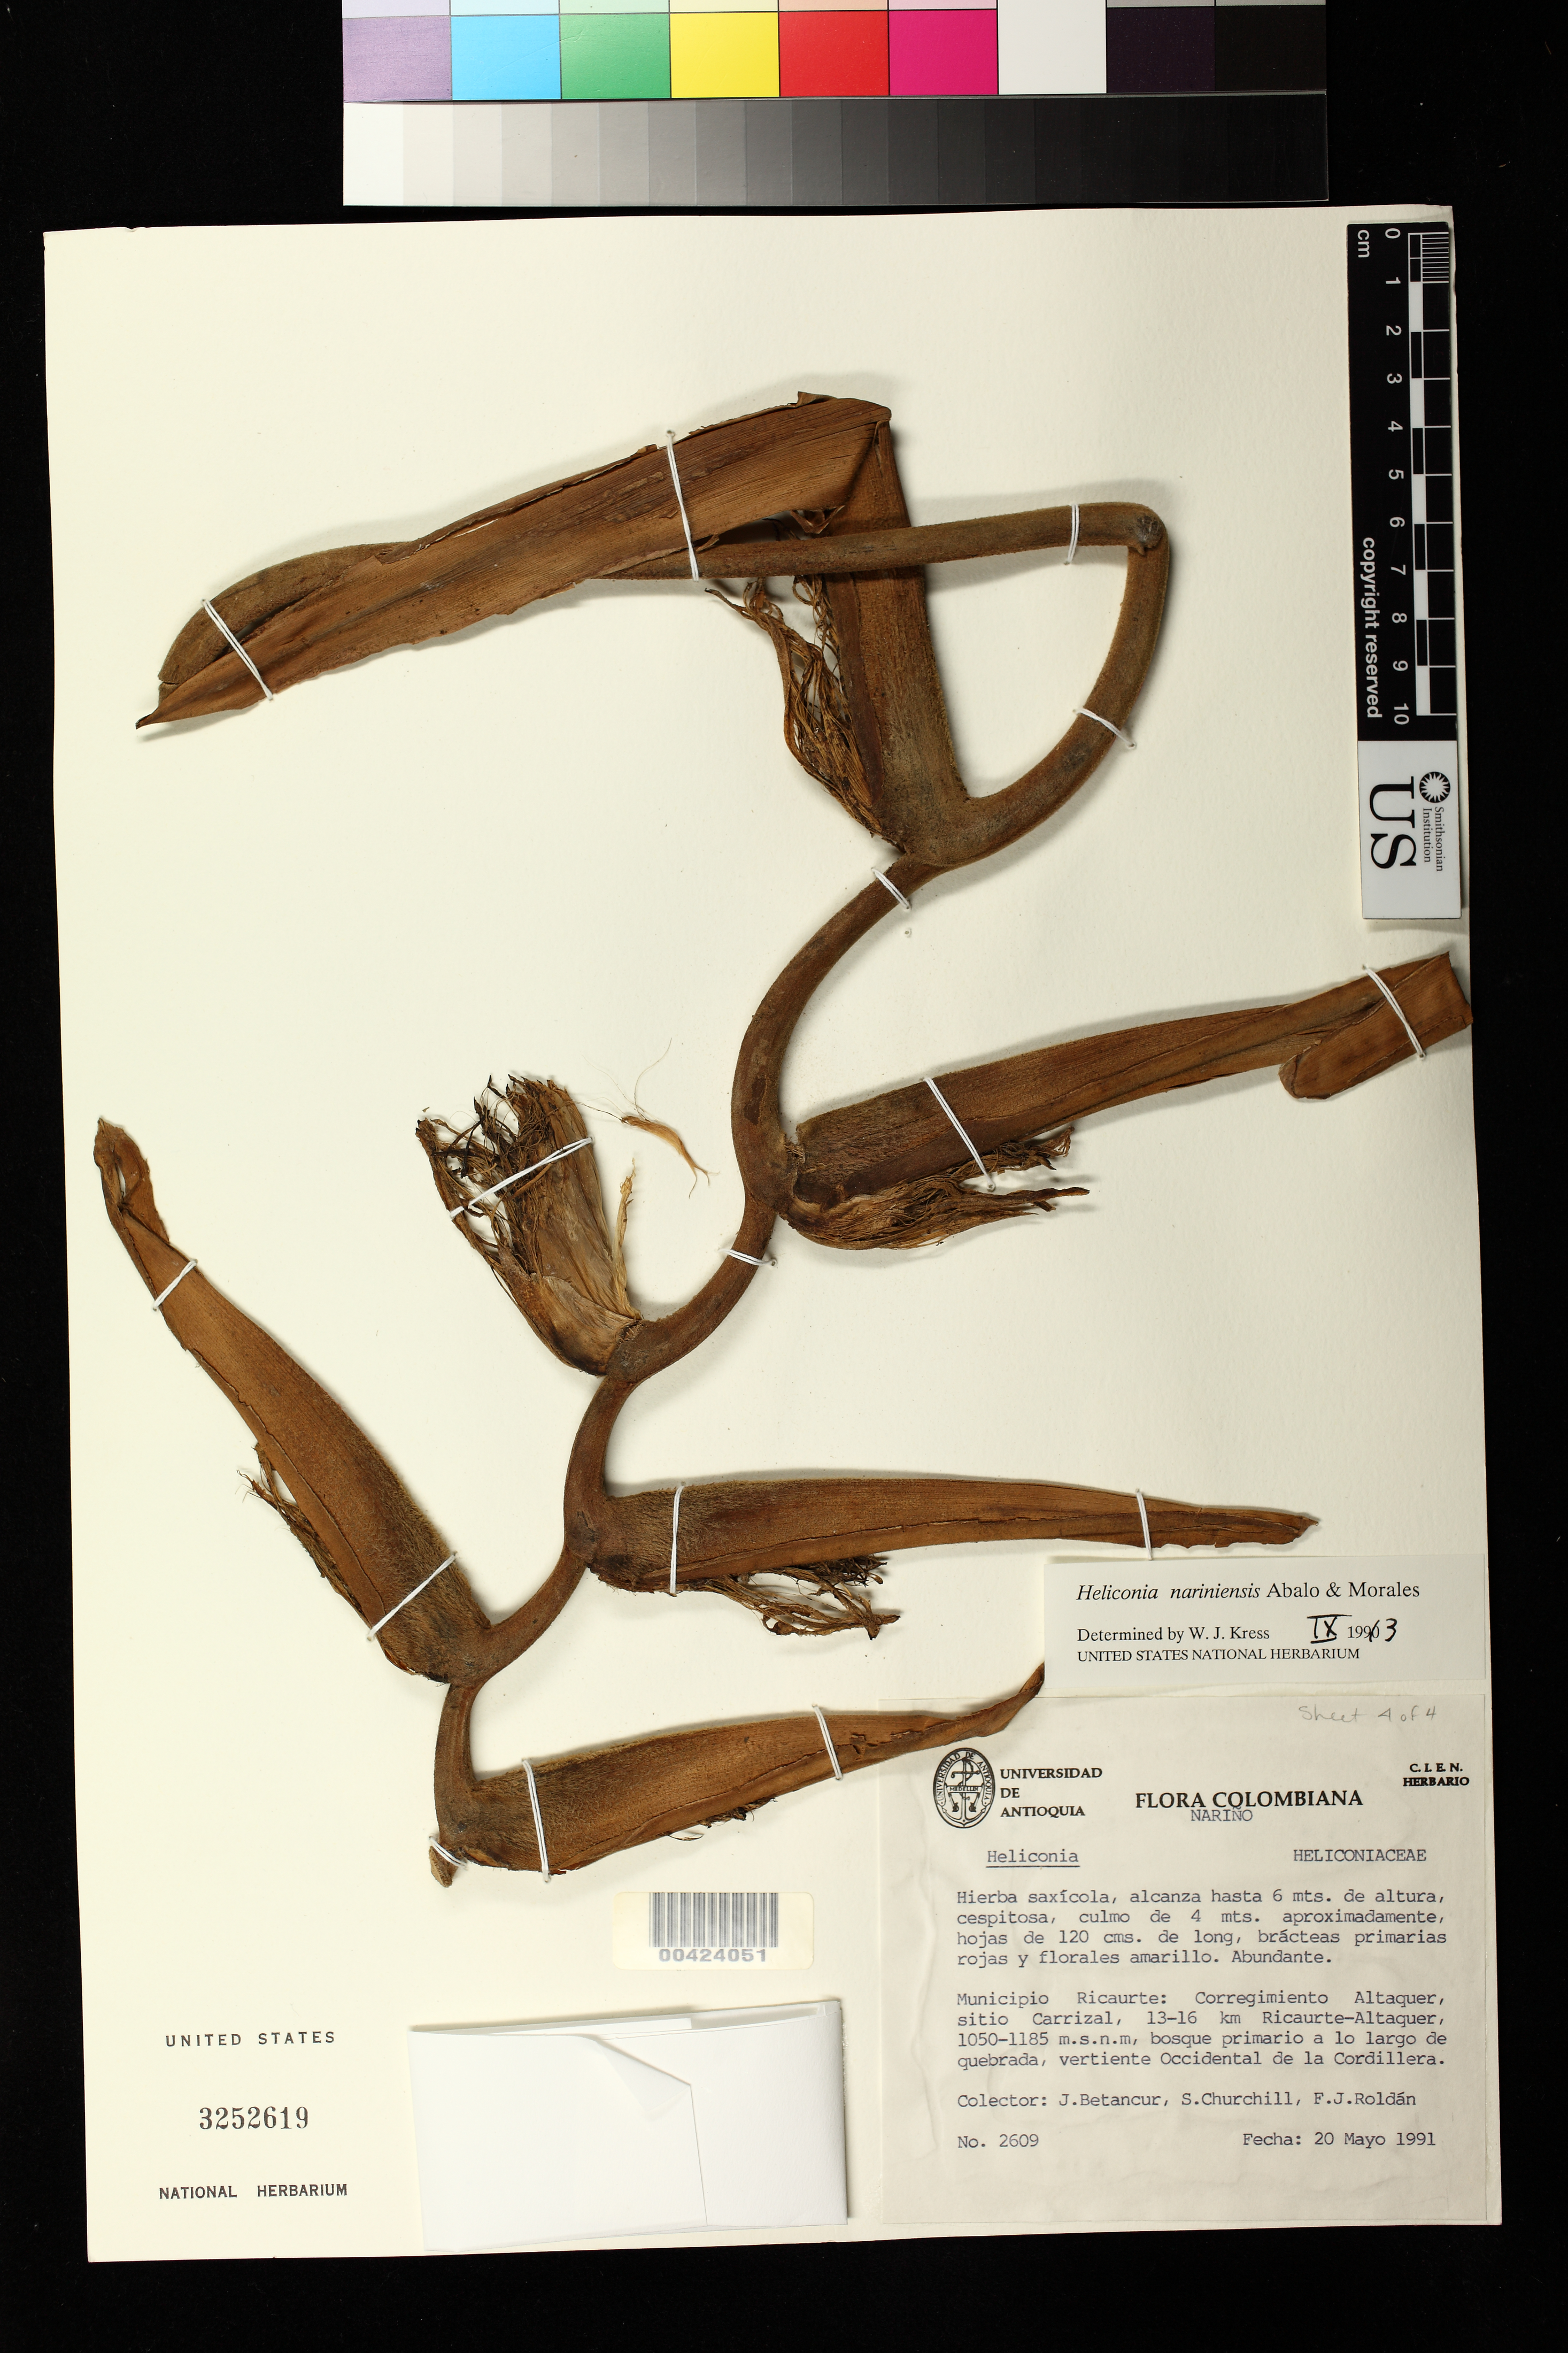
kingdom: Plantae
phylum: Tracheophyta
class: Liliopsida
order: Zingiberales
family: Heliconiaceae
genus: Heliconia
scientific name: Heliconia nariniensis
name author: Abalo & G. Morales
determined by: Kress, W. J., (US), Smithsonian Institution - National Museum of Natural History (UNITED STATES)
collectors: J. C. Betancur, S. Churchill & F. J. Roldán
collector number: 2609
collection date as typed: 20 May 1991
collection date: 1991-05-20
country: Colombia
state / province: Nariño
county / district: Ricaurte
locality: Corregimiento Altaquer, Sitio Carrizal, 13-16 km Ricaurte - Altaquer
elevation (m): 1050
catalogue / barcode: US 3252619